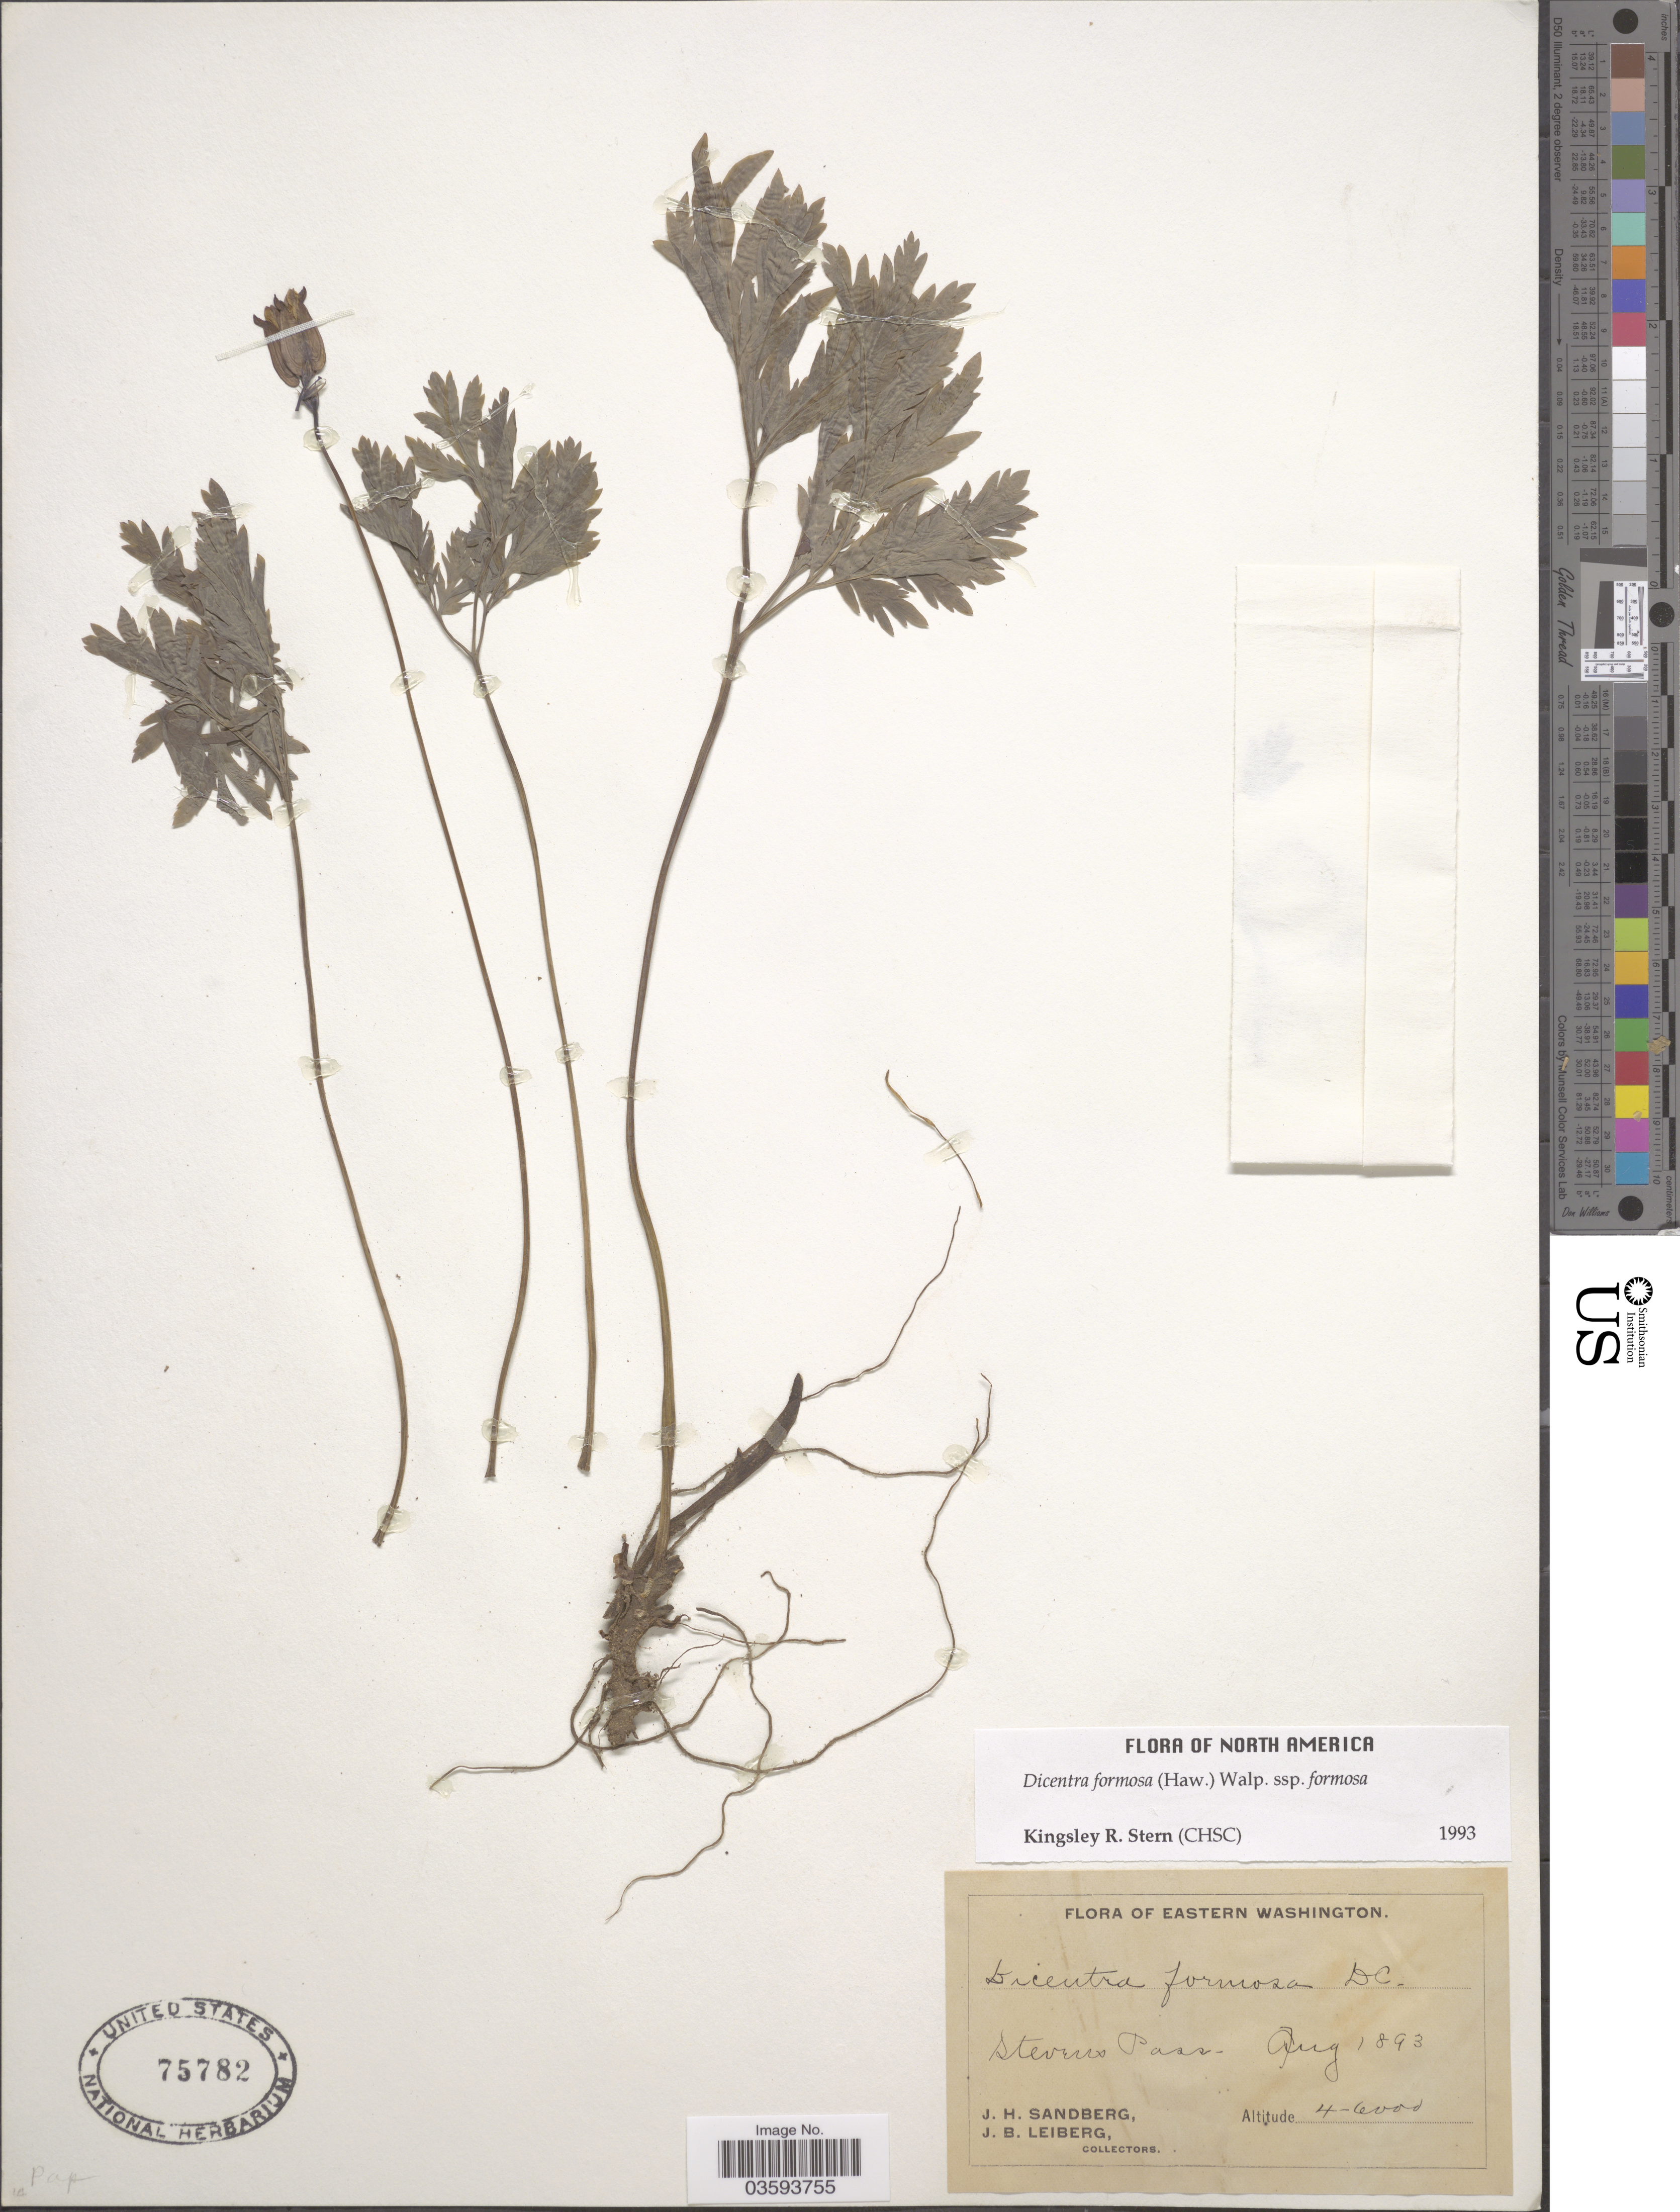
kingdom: Plantae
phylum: Tracheophyta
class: Magnoliopsida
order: Ranunculales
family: Papaveraceae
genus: Dicentra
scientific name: Dicentra formosa subsp. formosa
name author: (Haw.) Walp.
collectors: J. H. Sandberg & J. B. Leiberg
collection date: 1893-08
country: United States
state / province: Washington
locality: Eastern Washington. Stevens Pass.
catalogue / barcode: US 75782